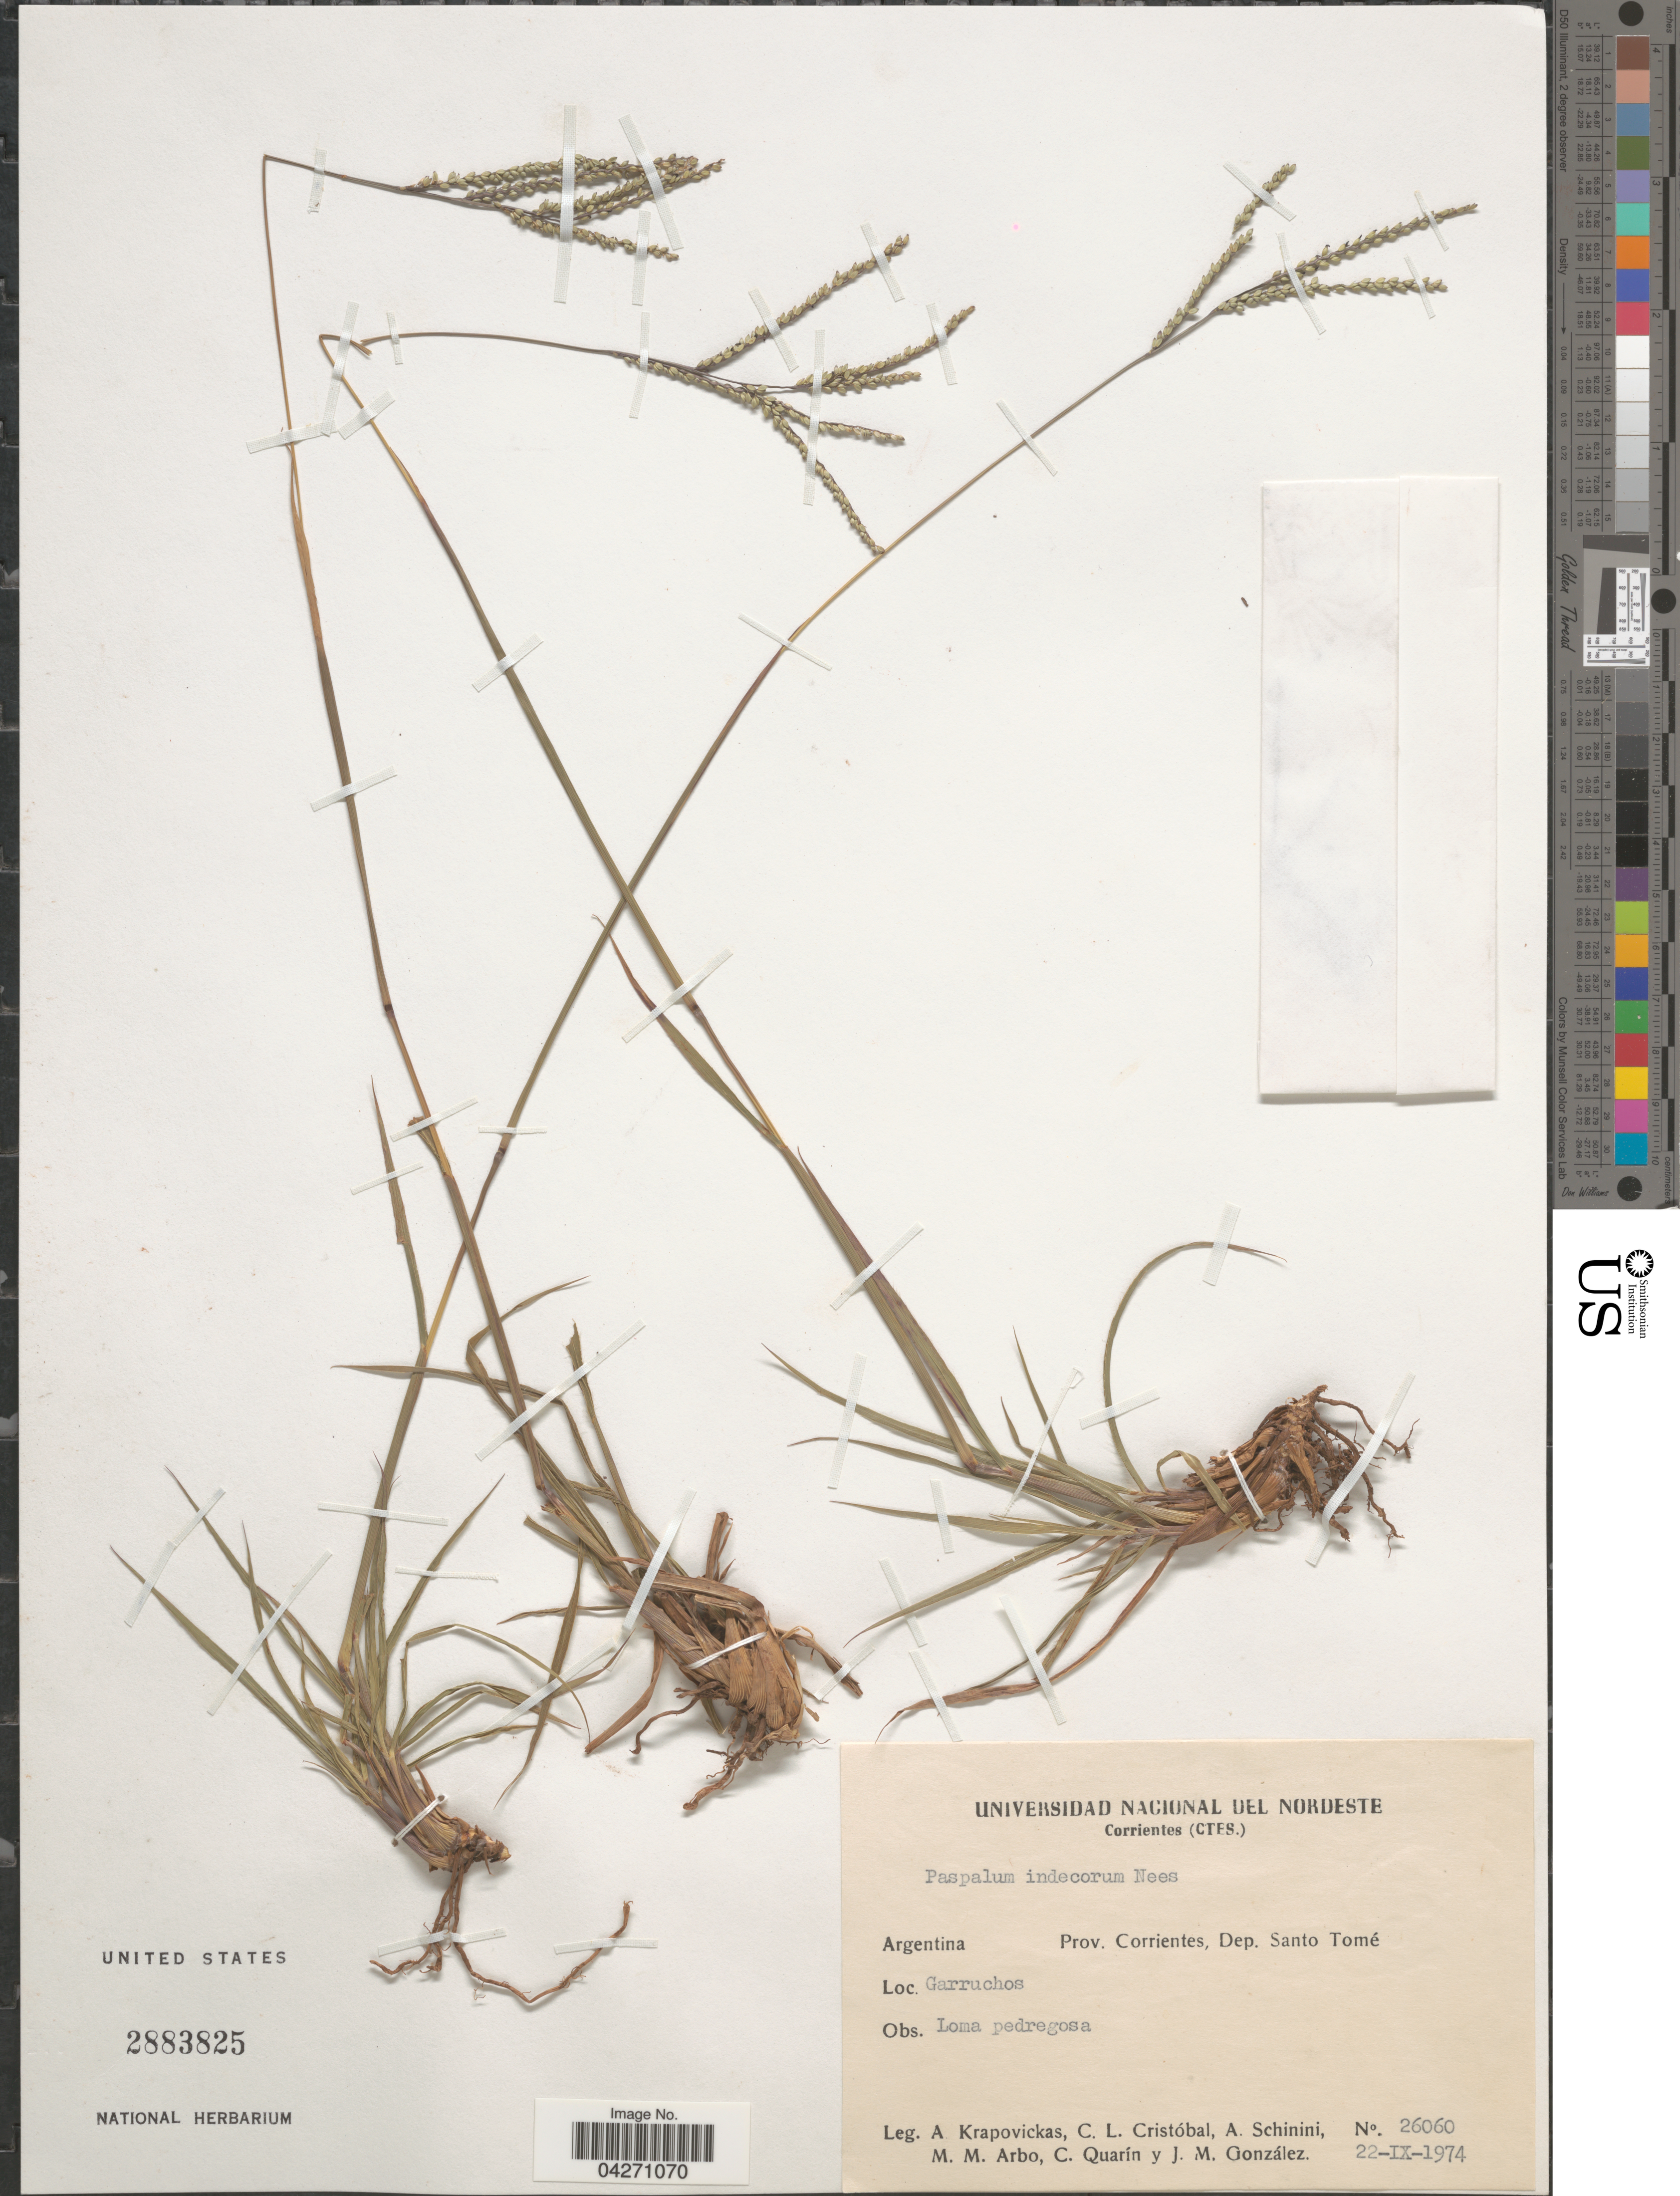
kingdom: Plantae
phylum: Tracheophyta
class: Liliopsida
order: Poales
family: Poaceae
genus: Paspalum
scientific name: Paspalum indecorum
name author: Mez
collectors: A. Krapovickas, C. L. Cristóbal, A. Schinini, M. M. Arbo & et al.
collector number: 26060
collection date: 1974-09-22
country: Argentina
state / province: Corrientes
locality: Prov. Corrientes, Dep. San Tomé. Garruchos.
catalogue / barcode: US 2883825